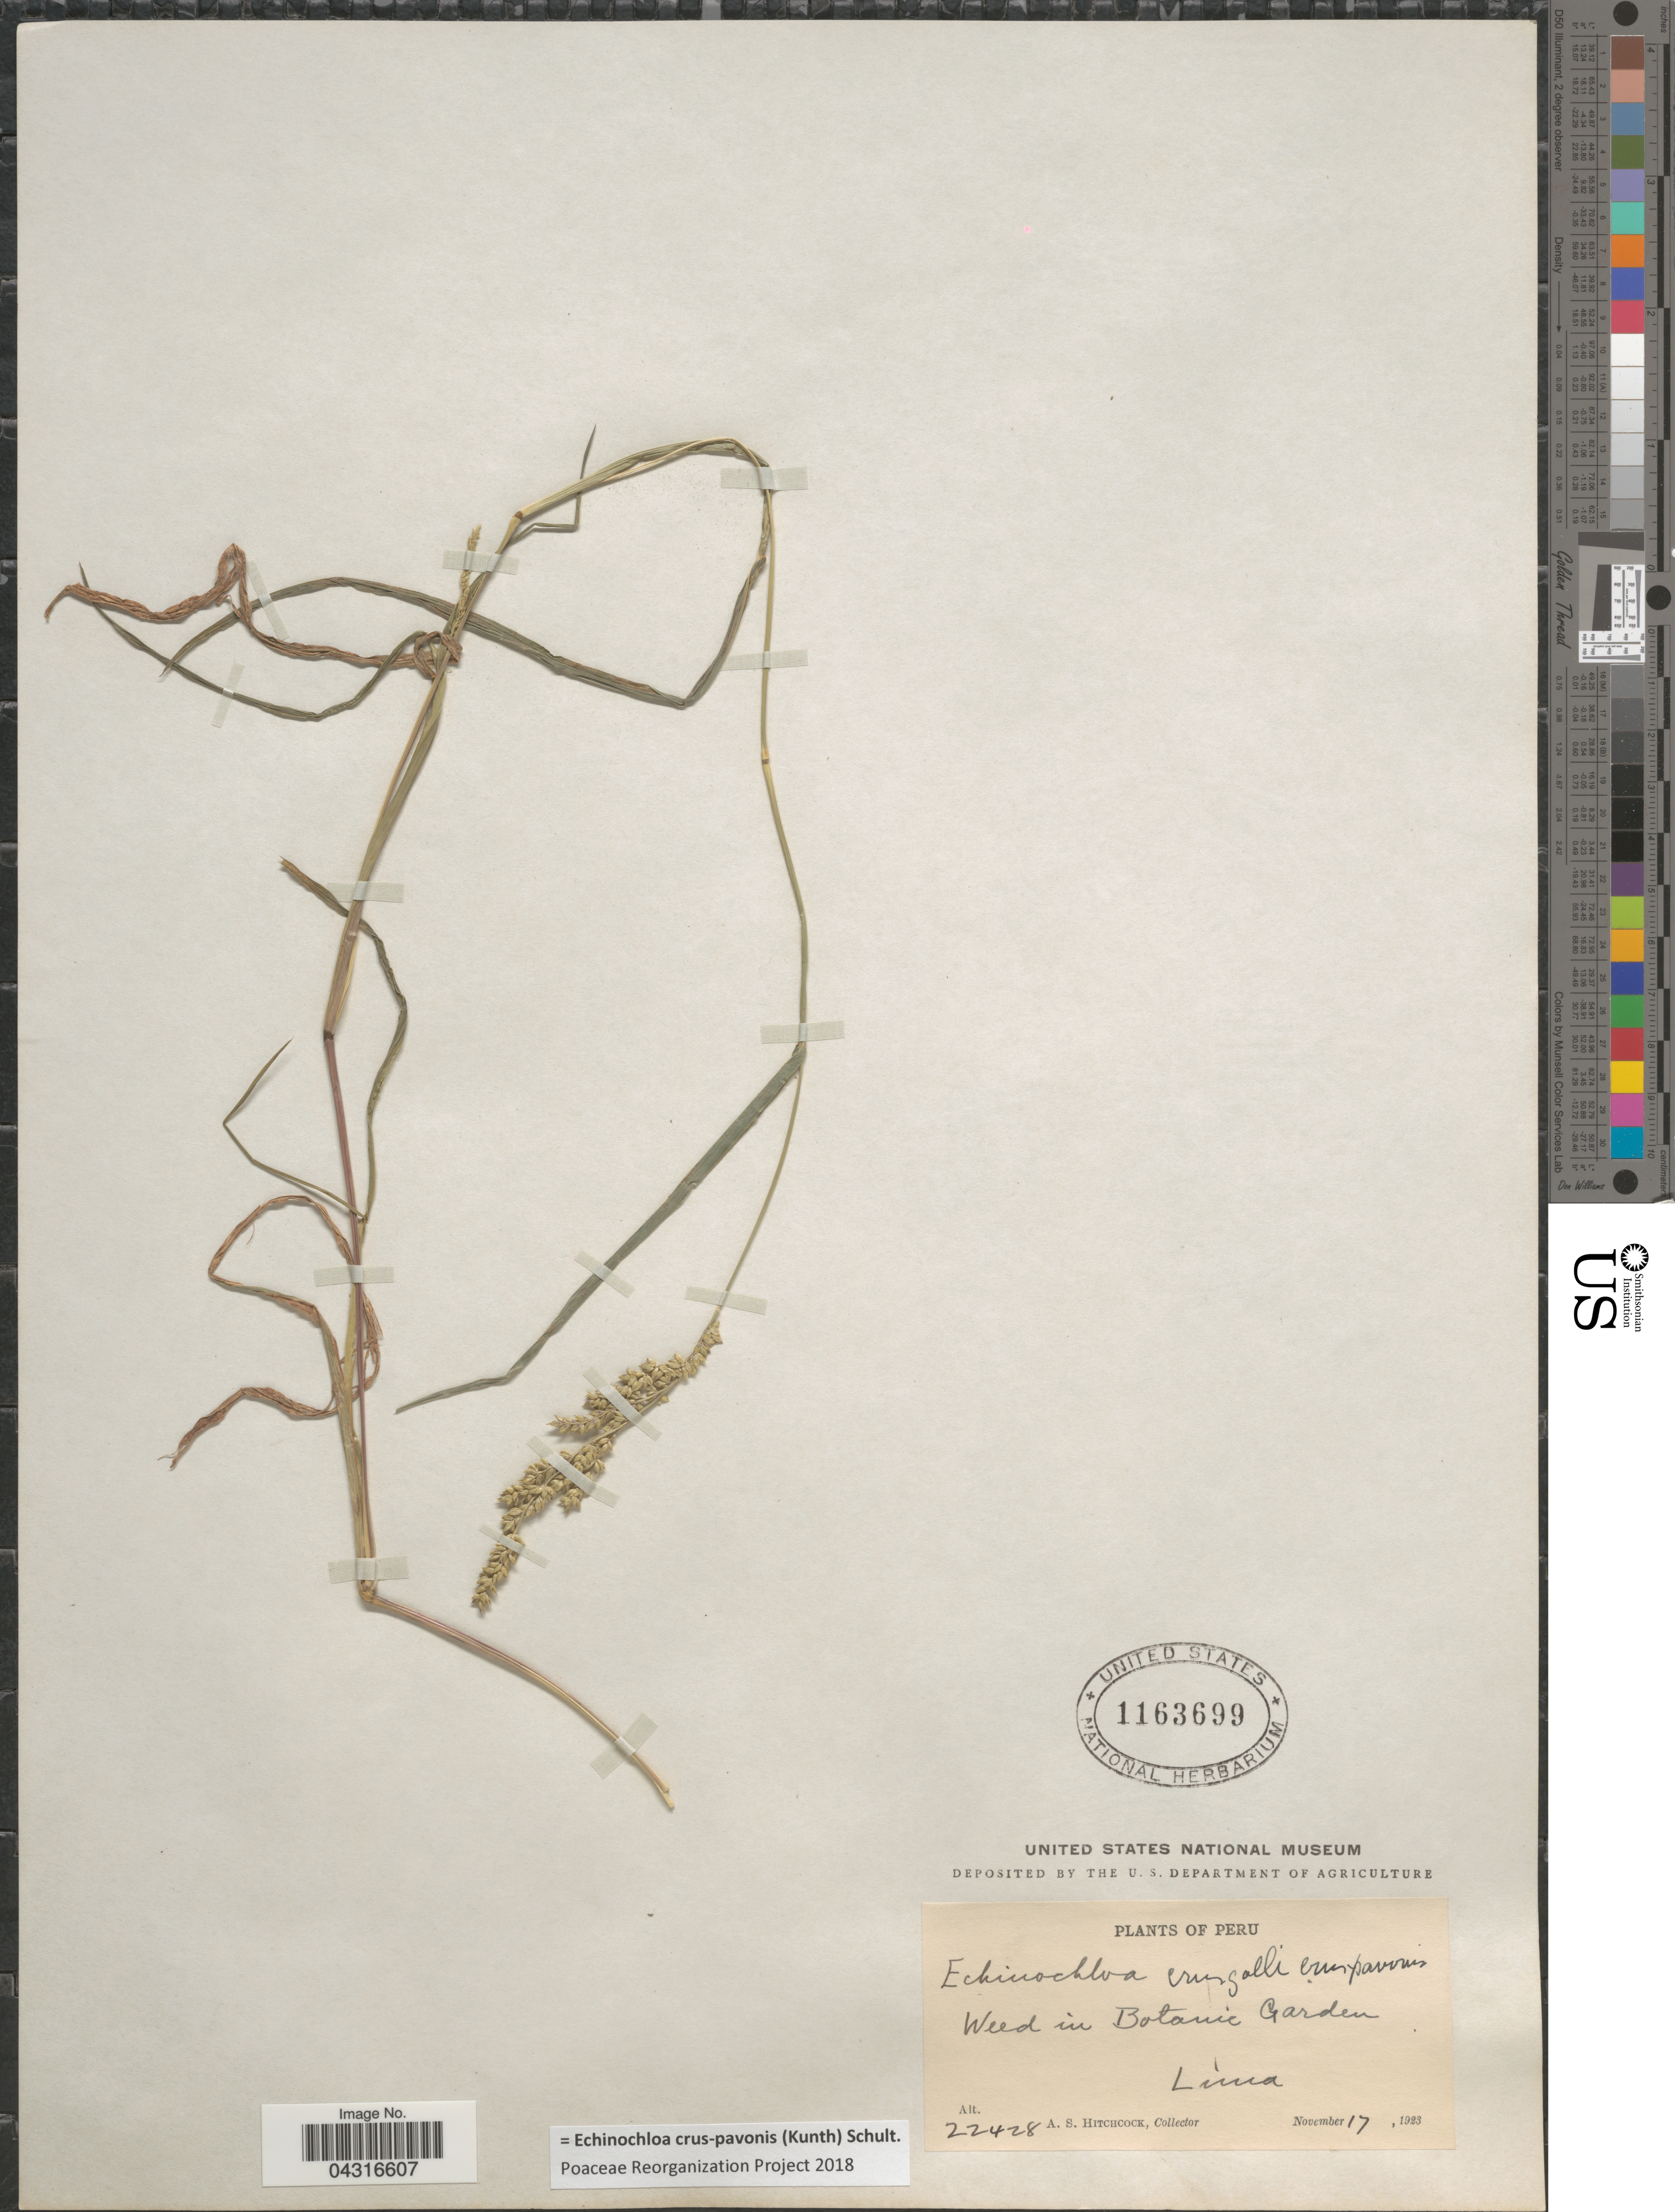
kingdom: Plantae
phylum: Tracheophyta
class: Liliopsida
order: Poales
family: Poaceae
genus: Echinochloa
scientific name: Echinochloa crus-pavonis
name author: (Kunth) Schult.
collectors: A. S. Hitchcock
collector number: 22428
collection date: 1923-11-17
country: Peru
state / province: Lima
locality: Weed in Botanic Garden.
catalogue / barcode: US 1163699